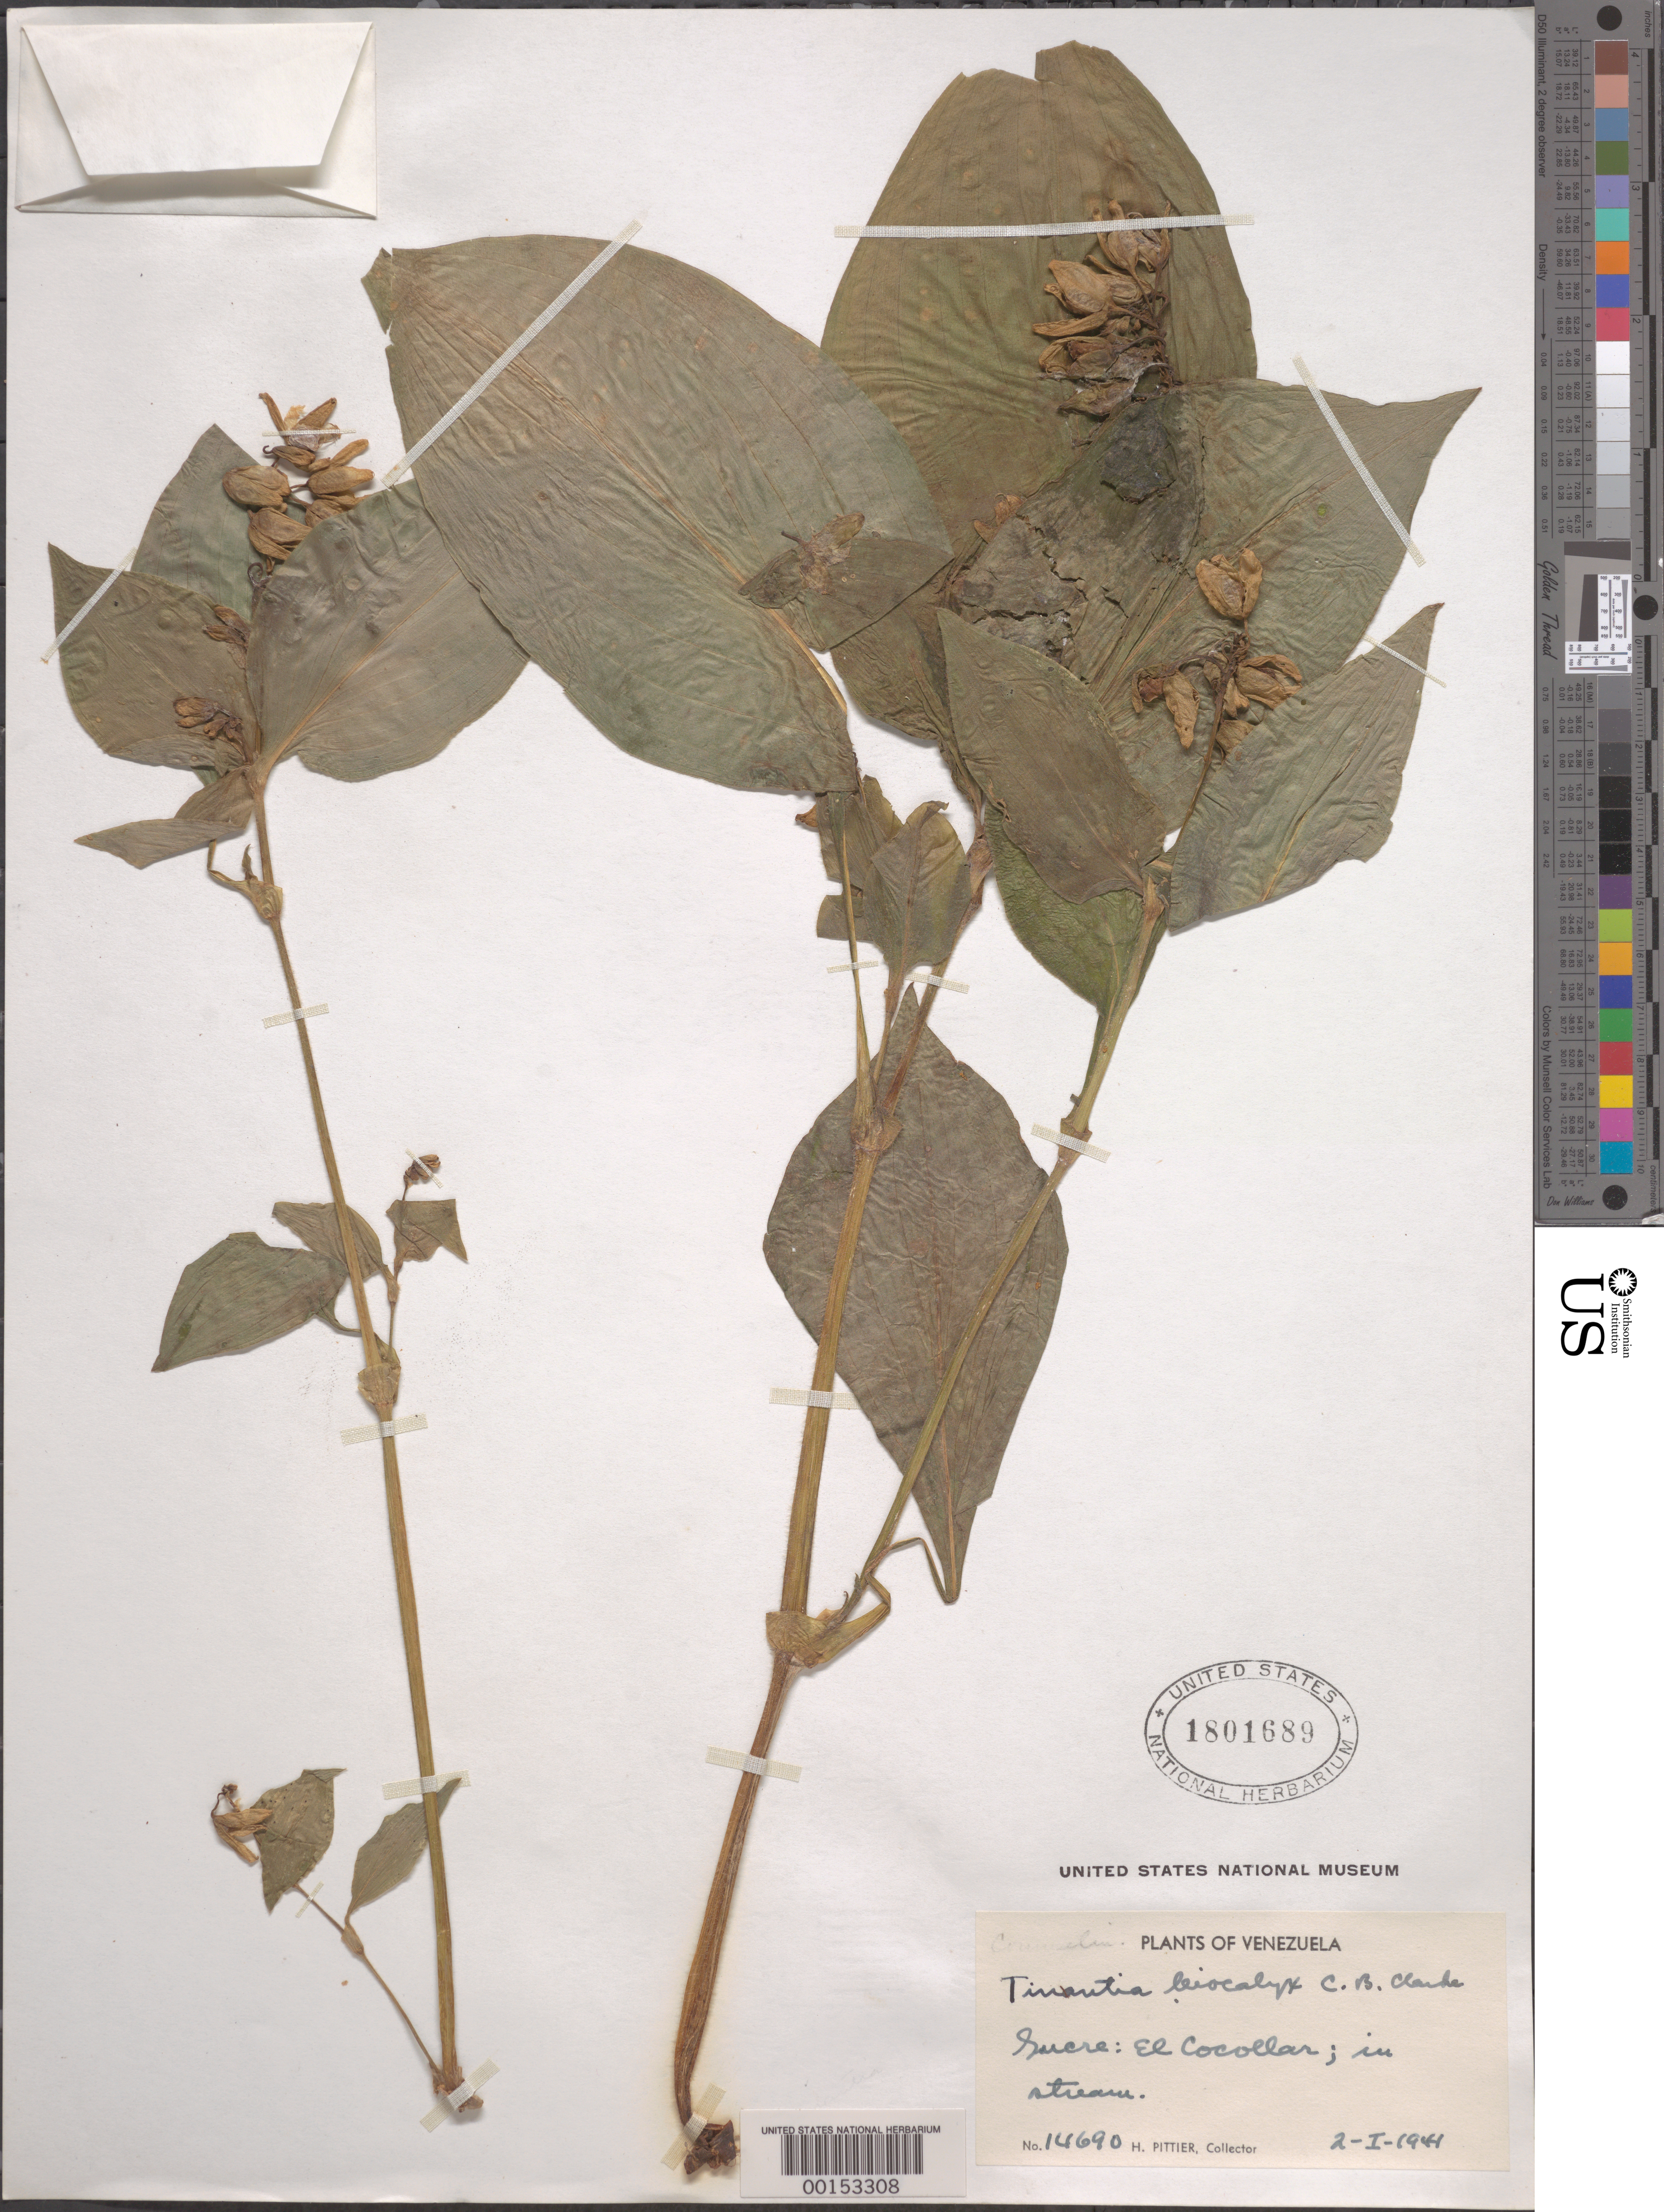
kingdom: Plantae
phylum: Tracheophyta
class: Liliopsida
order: Commelinales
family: Commelinaceae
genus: Tinantia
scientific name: Tinantia leiocalyx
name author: C.B. Clarke in Donn. Sm.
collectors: H. F. Pittier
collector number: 14690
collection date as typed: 02 Jan 1941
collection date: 1941-01-02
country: Venezuela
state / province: Sucre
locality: El cocollar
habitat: In stream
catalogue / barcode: US 1801689